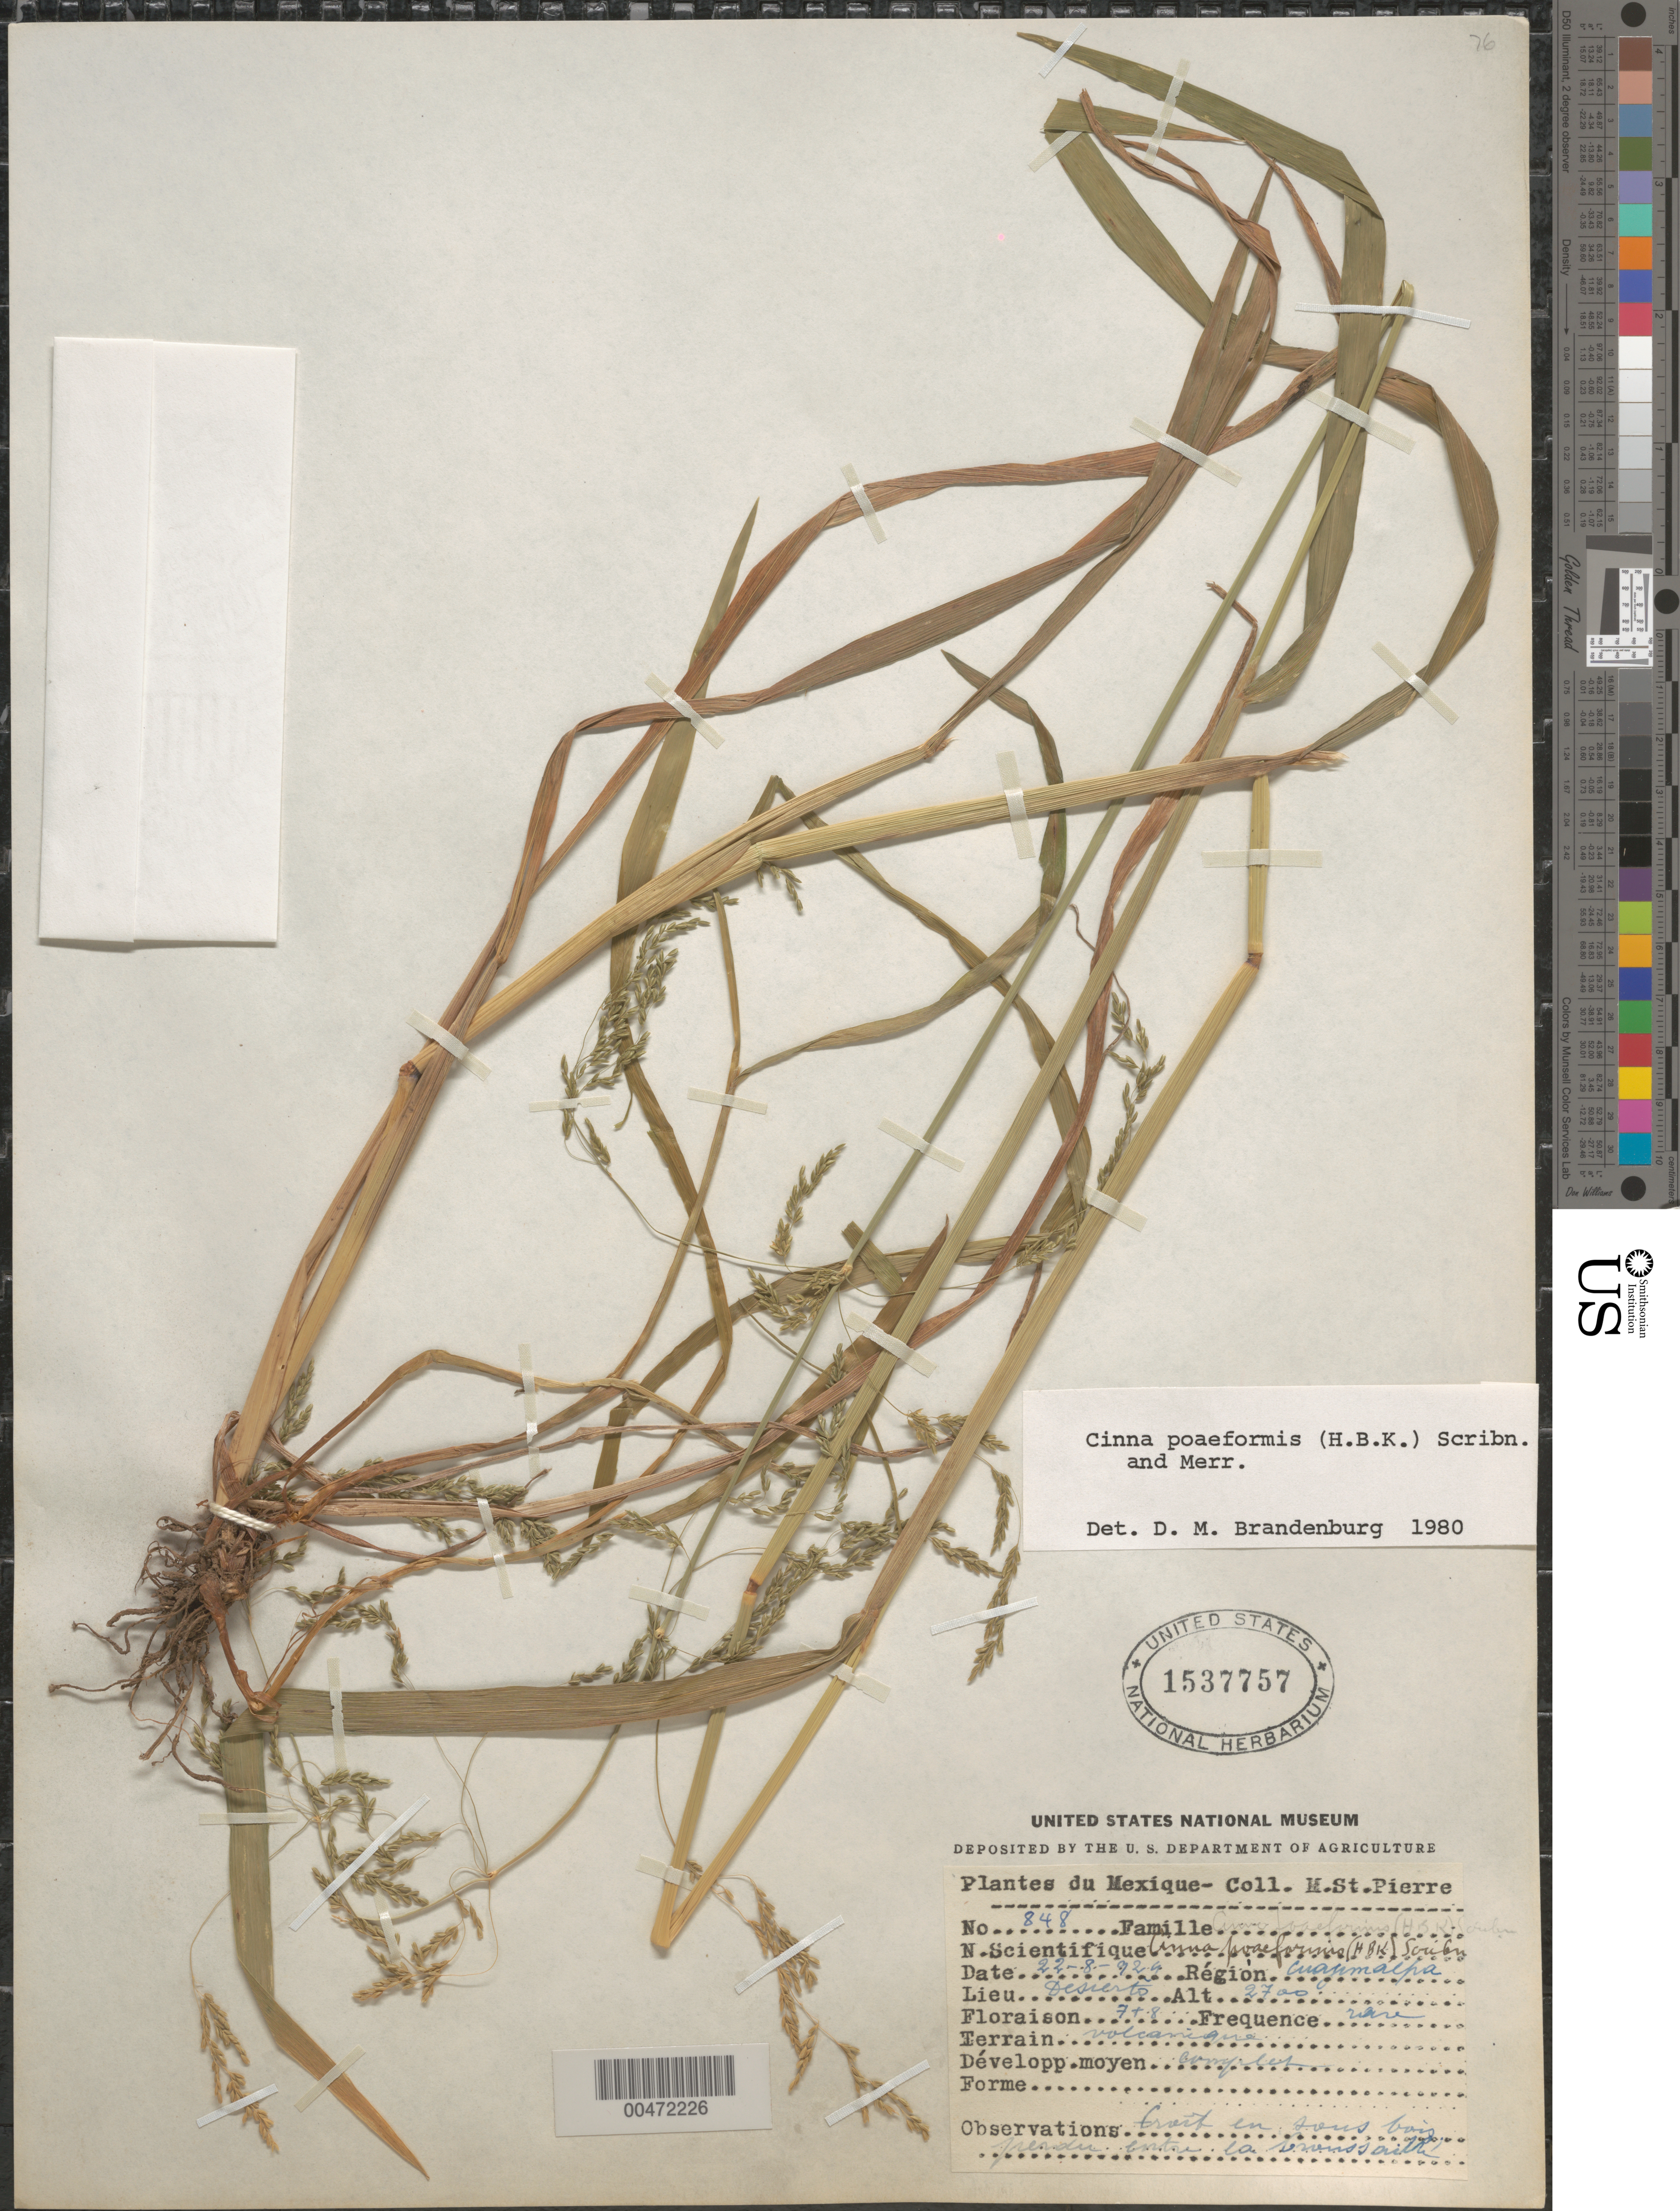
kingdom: Plantae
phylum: Tracheophyta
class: Liliopsida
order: Poales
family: Poaceae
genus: Cinna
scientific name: Cinna poiformis (Kunth) Scribn. & Merr.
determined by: Brandenburg, D. M.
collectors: M. Saint-Pierre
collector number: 848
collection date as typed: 22 Aug 1929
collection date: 1929-08-22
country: Mexico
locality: Cuajimalpa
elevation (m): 2700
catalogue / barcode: US 1537757